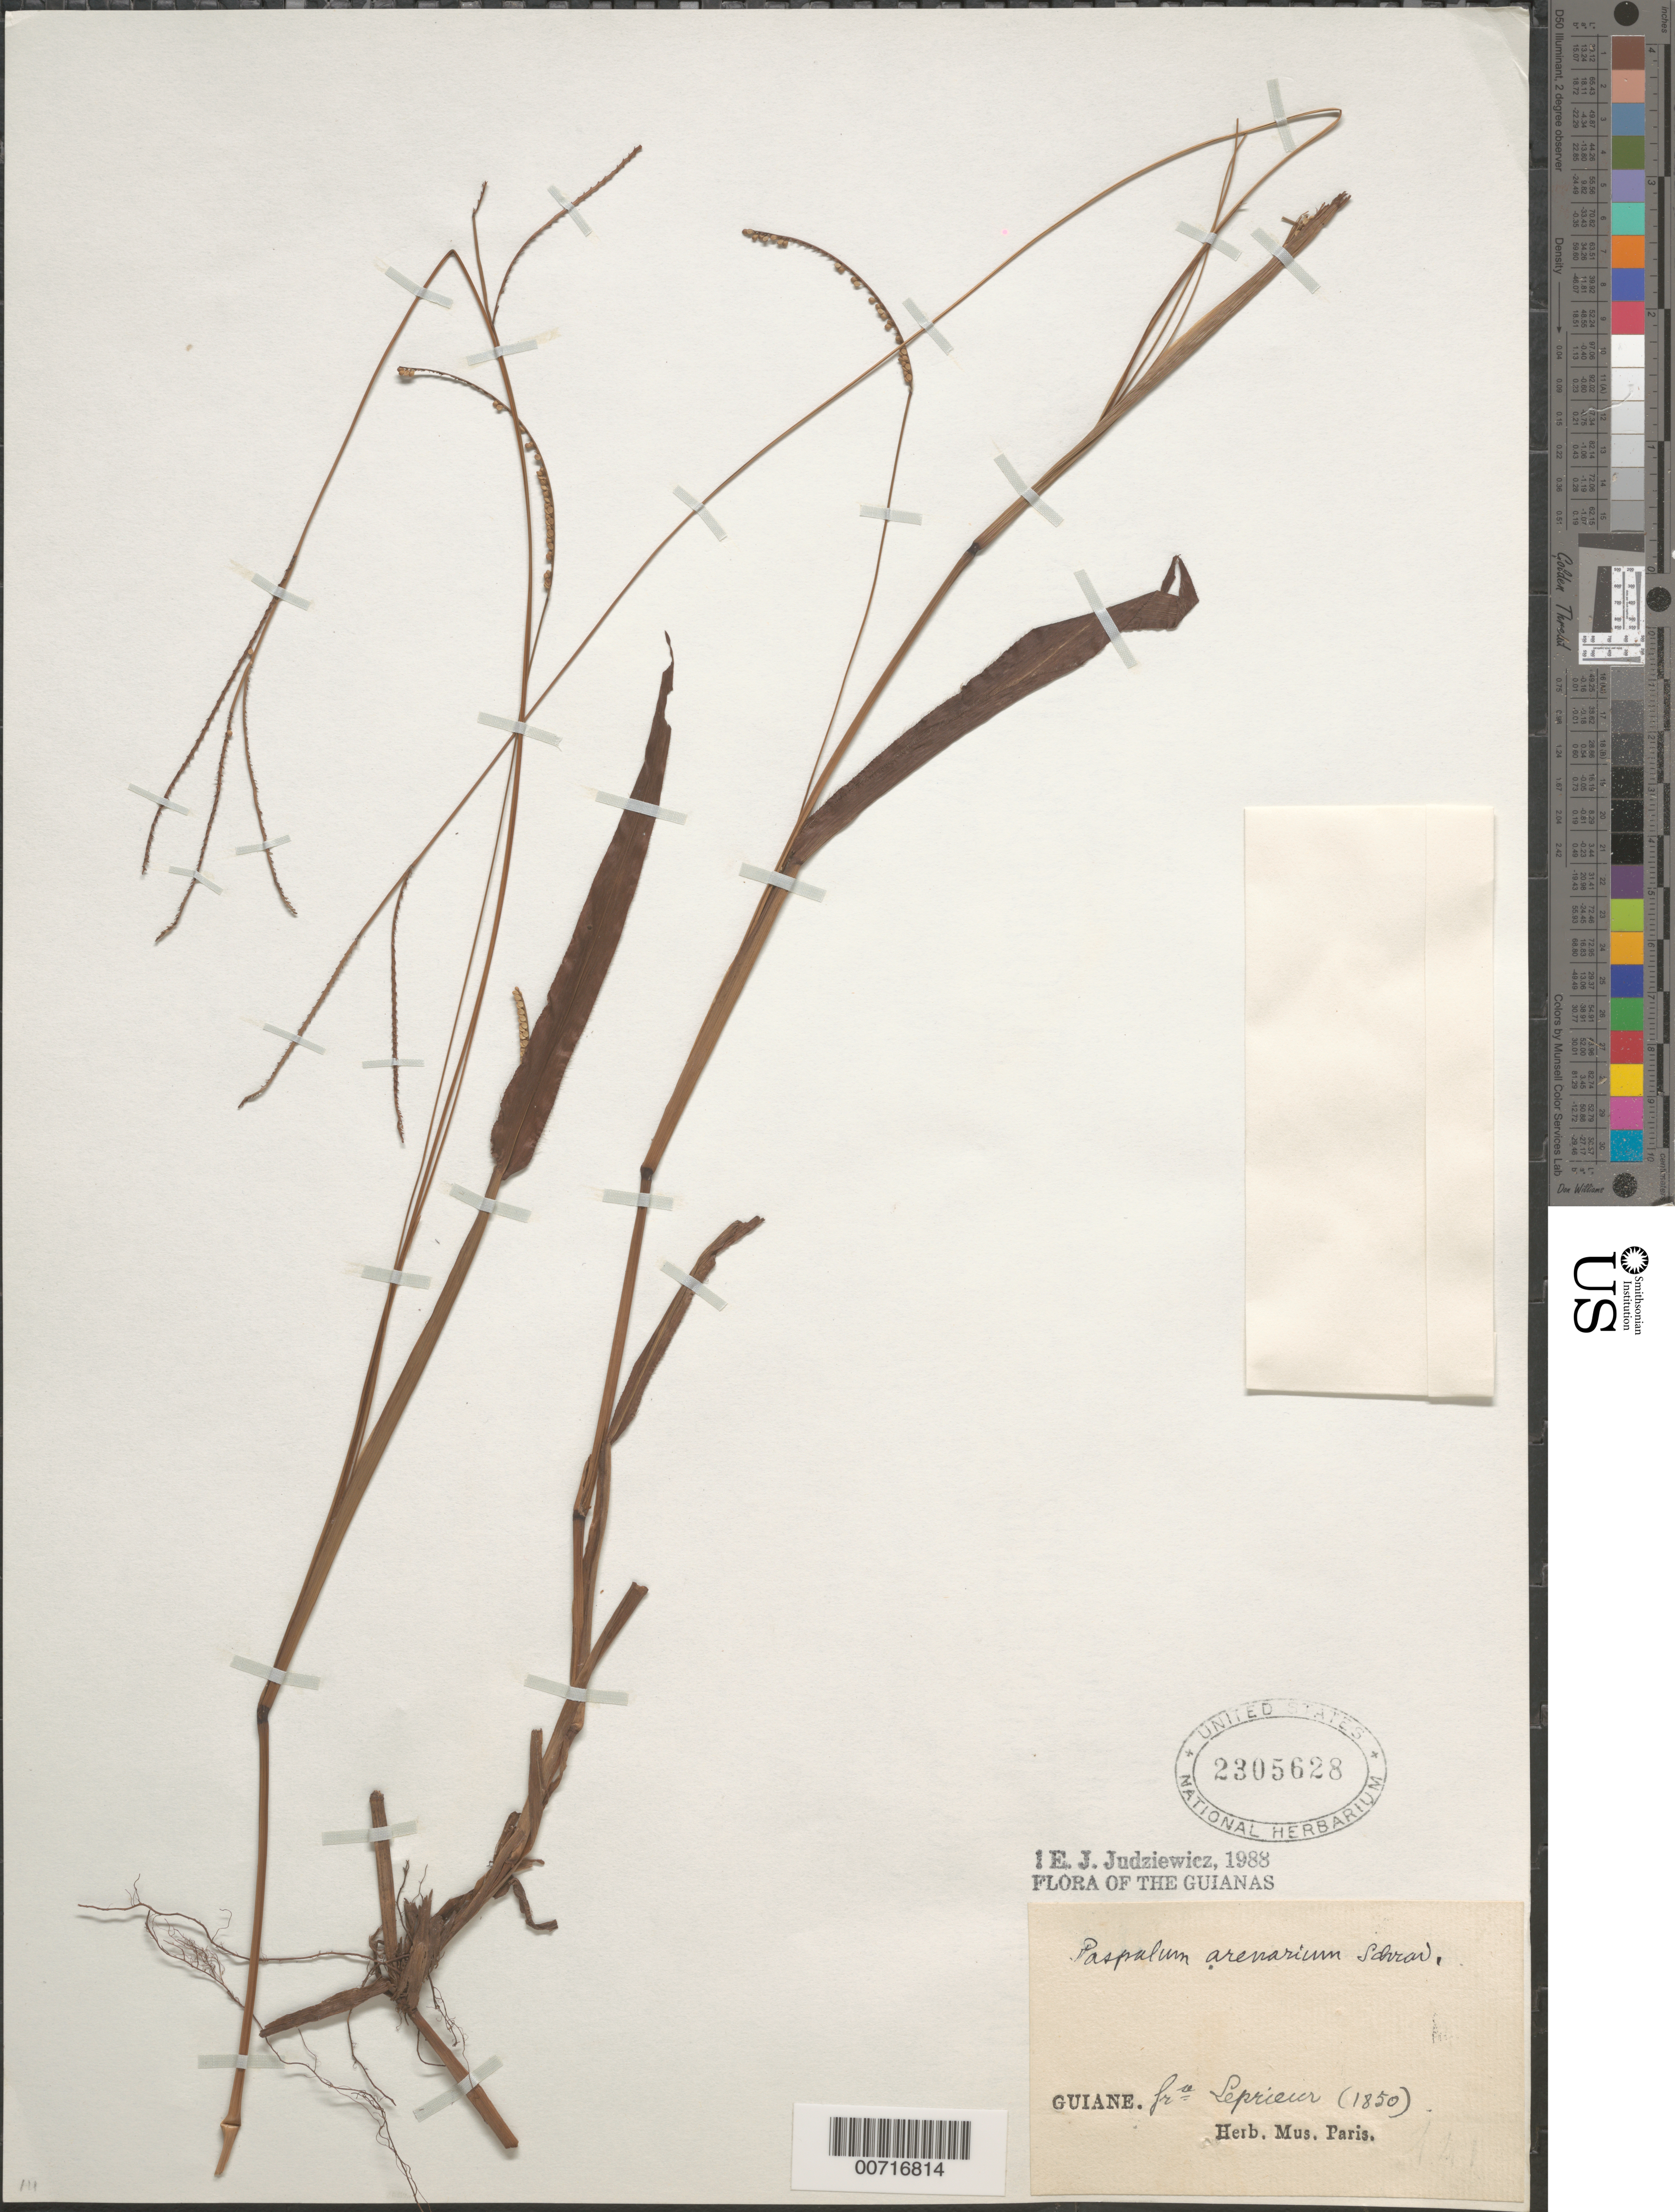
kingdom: Plantae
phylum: Tracheophyta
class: Liliopsida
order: Poales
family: Poaceae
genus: Paspalum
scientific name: Paspalum arenarium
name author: Schrad.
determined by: Judziewicz, E. J.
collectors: F. M. R. Leprieur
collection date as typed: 1850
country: French Guiana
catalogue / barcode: US 2305628